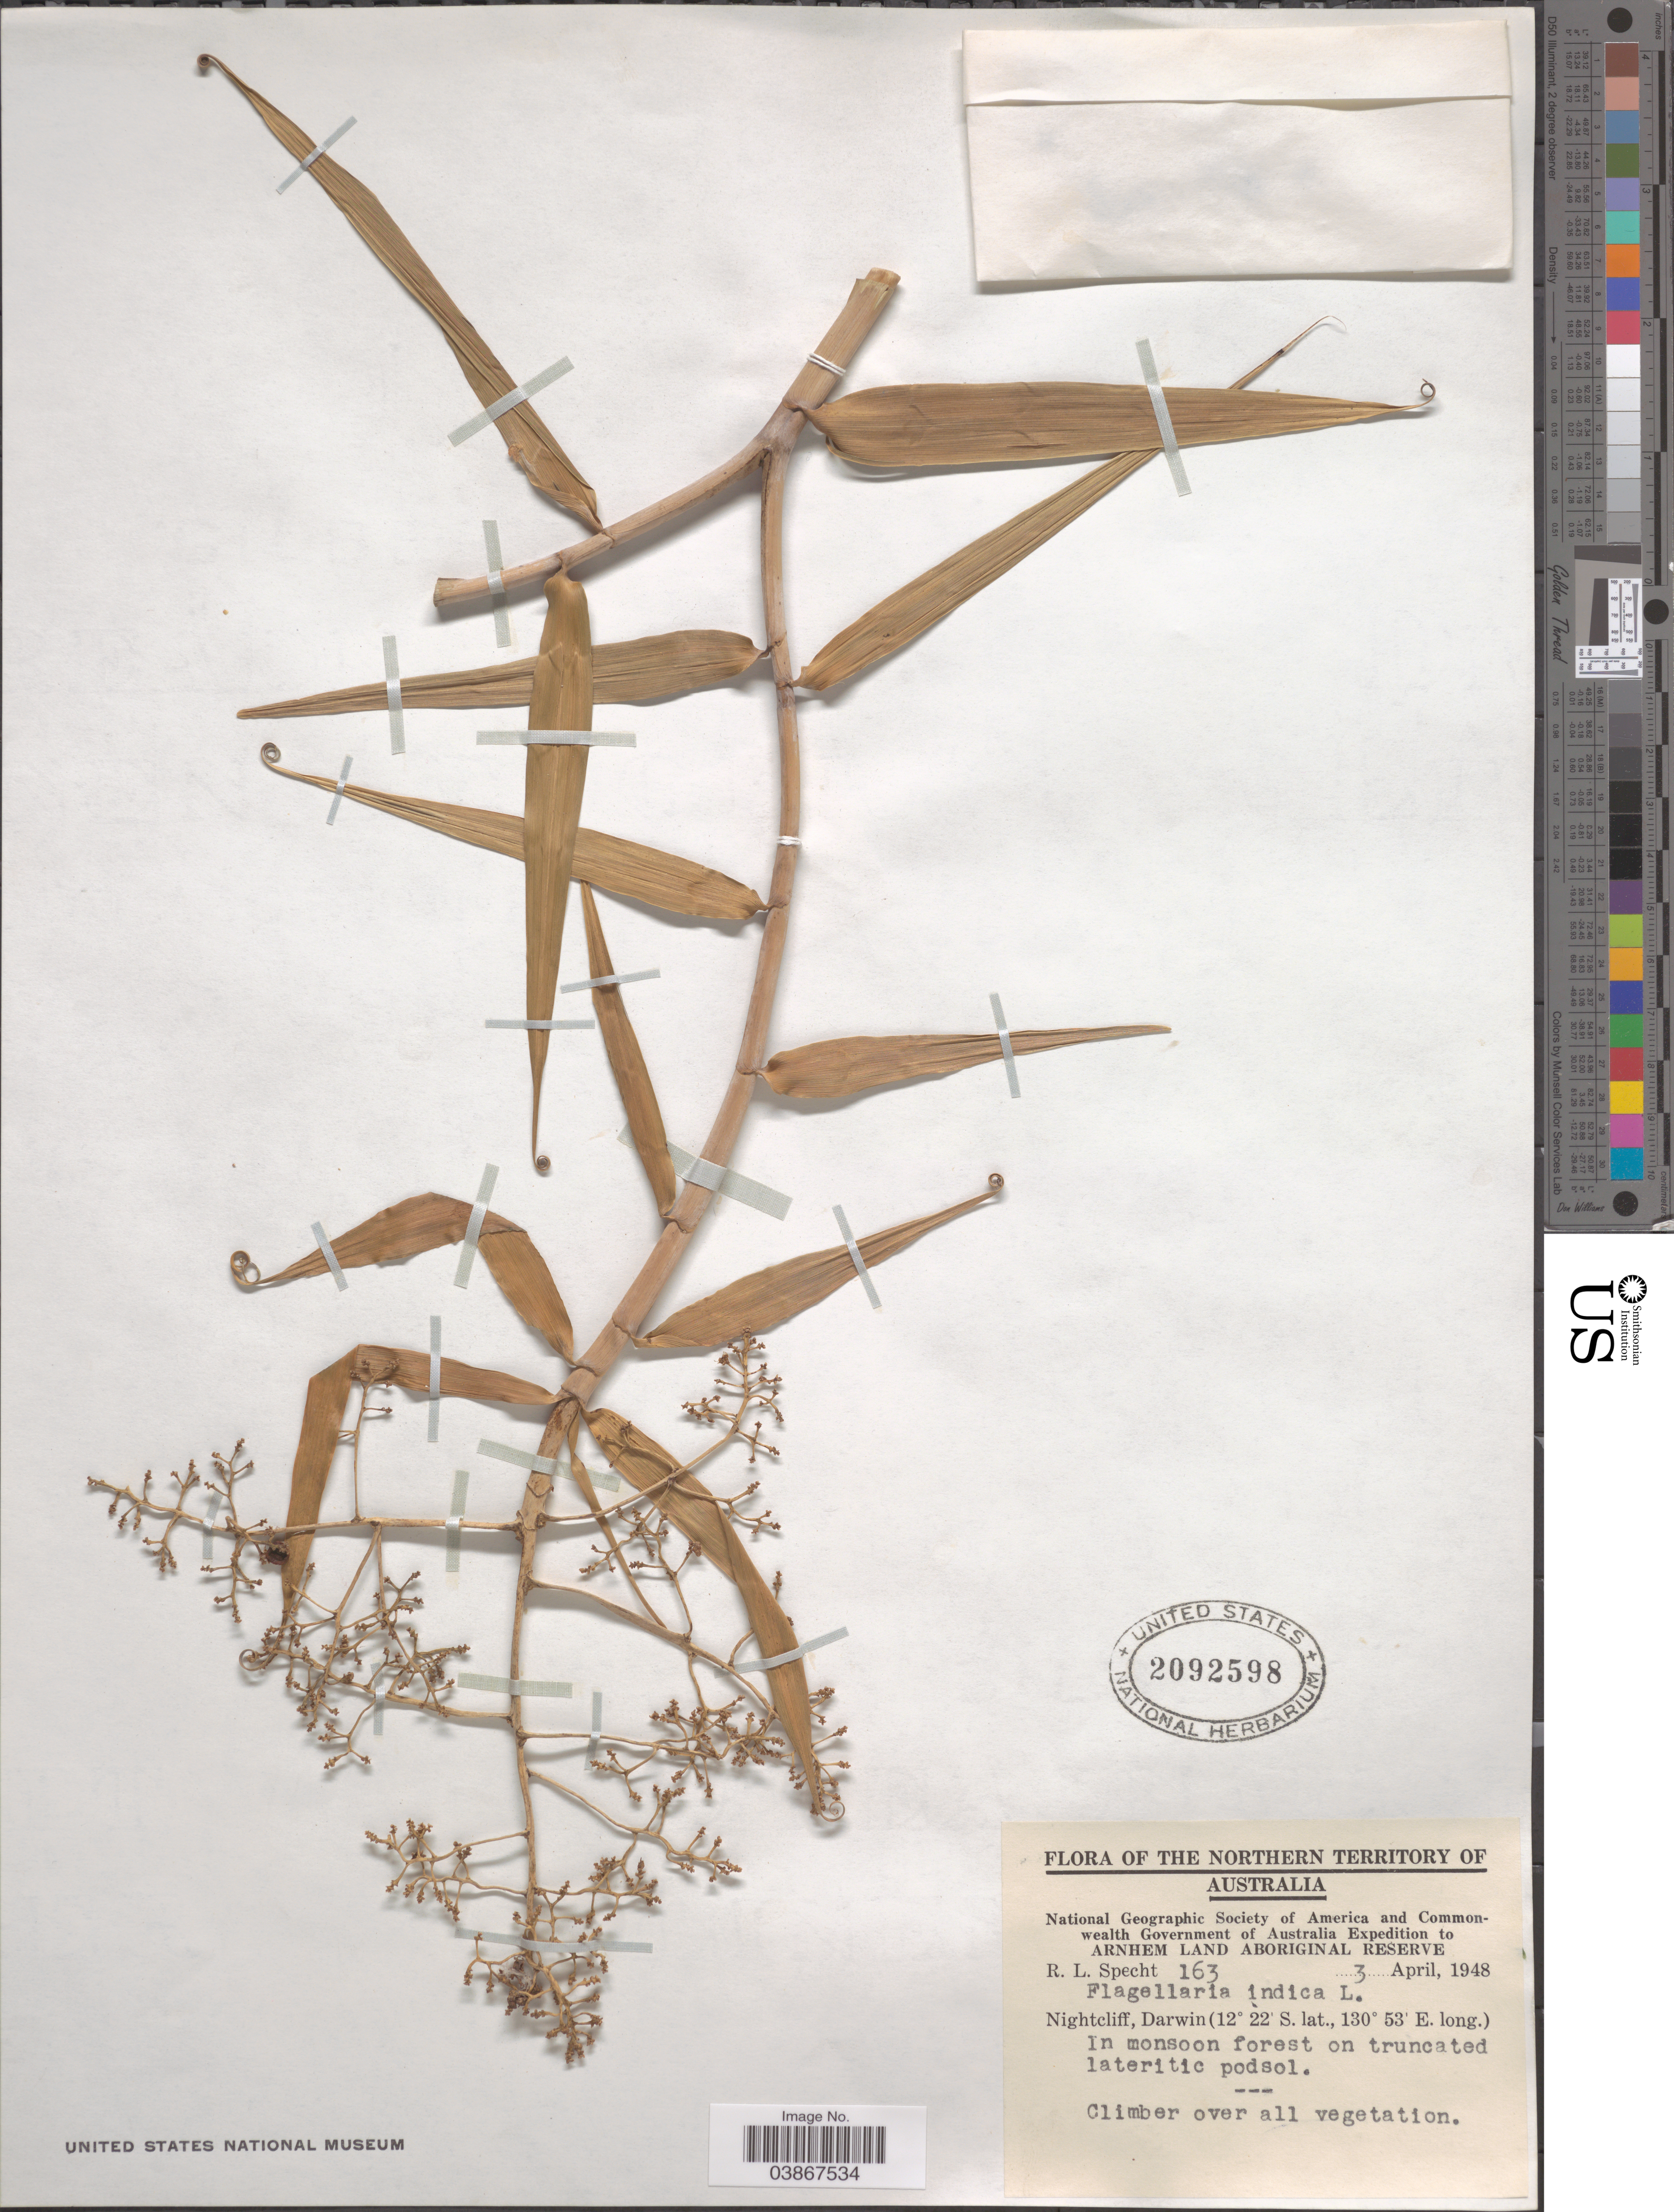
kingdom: Plantae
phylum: Tracheophyta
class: Liliopsida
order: Poales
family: Flagellariaceae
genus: Flagellaria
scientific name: Flagellaria indica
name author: L.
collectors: R. L. Specht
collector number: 163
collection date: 1948-04-03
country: Australia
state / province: Northern Territory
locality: The Northern Territory of Australia. Arnhem Land Aboriginal Reserve. Nightcliff, Darwin.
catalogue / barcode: US 2092598